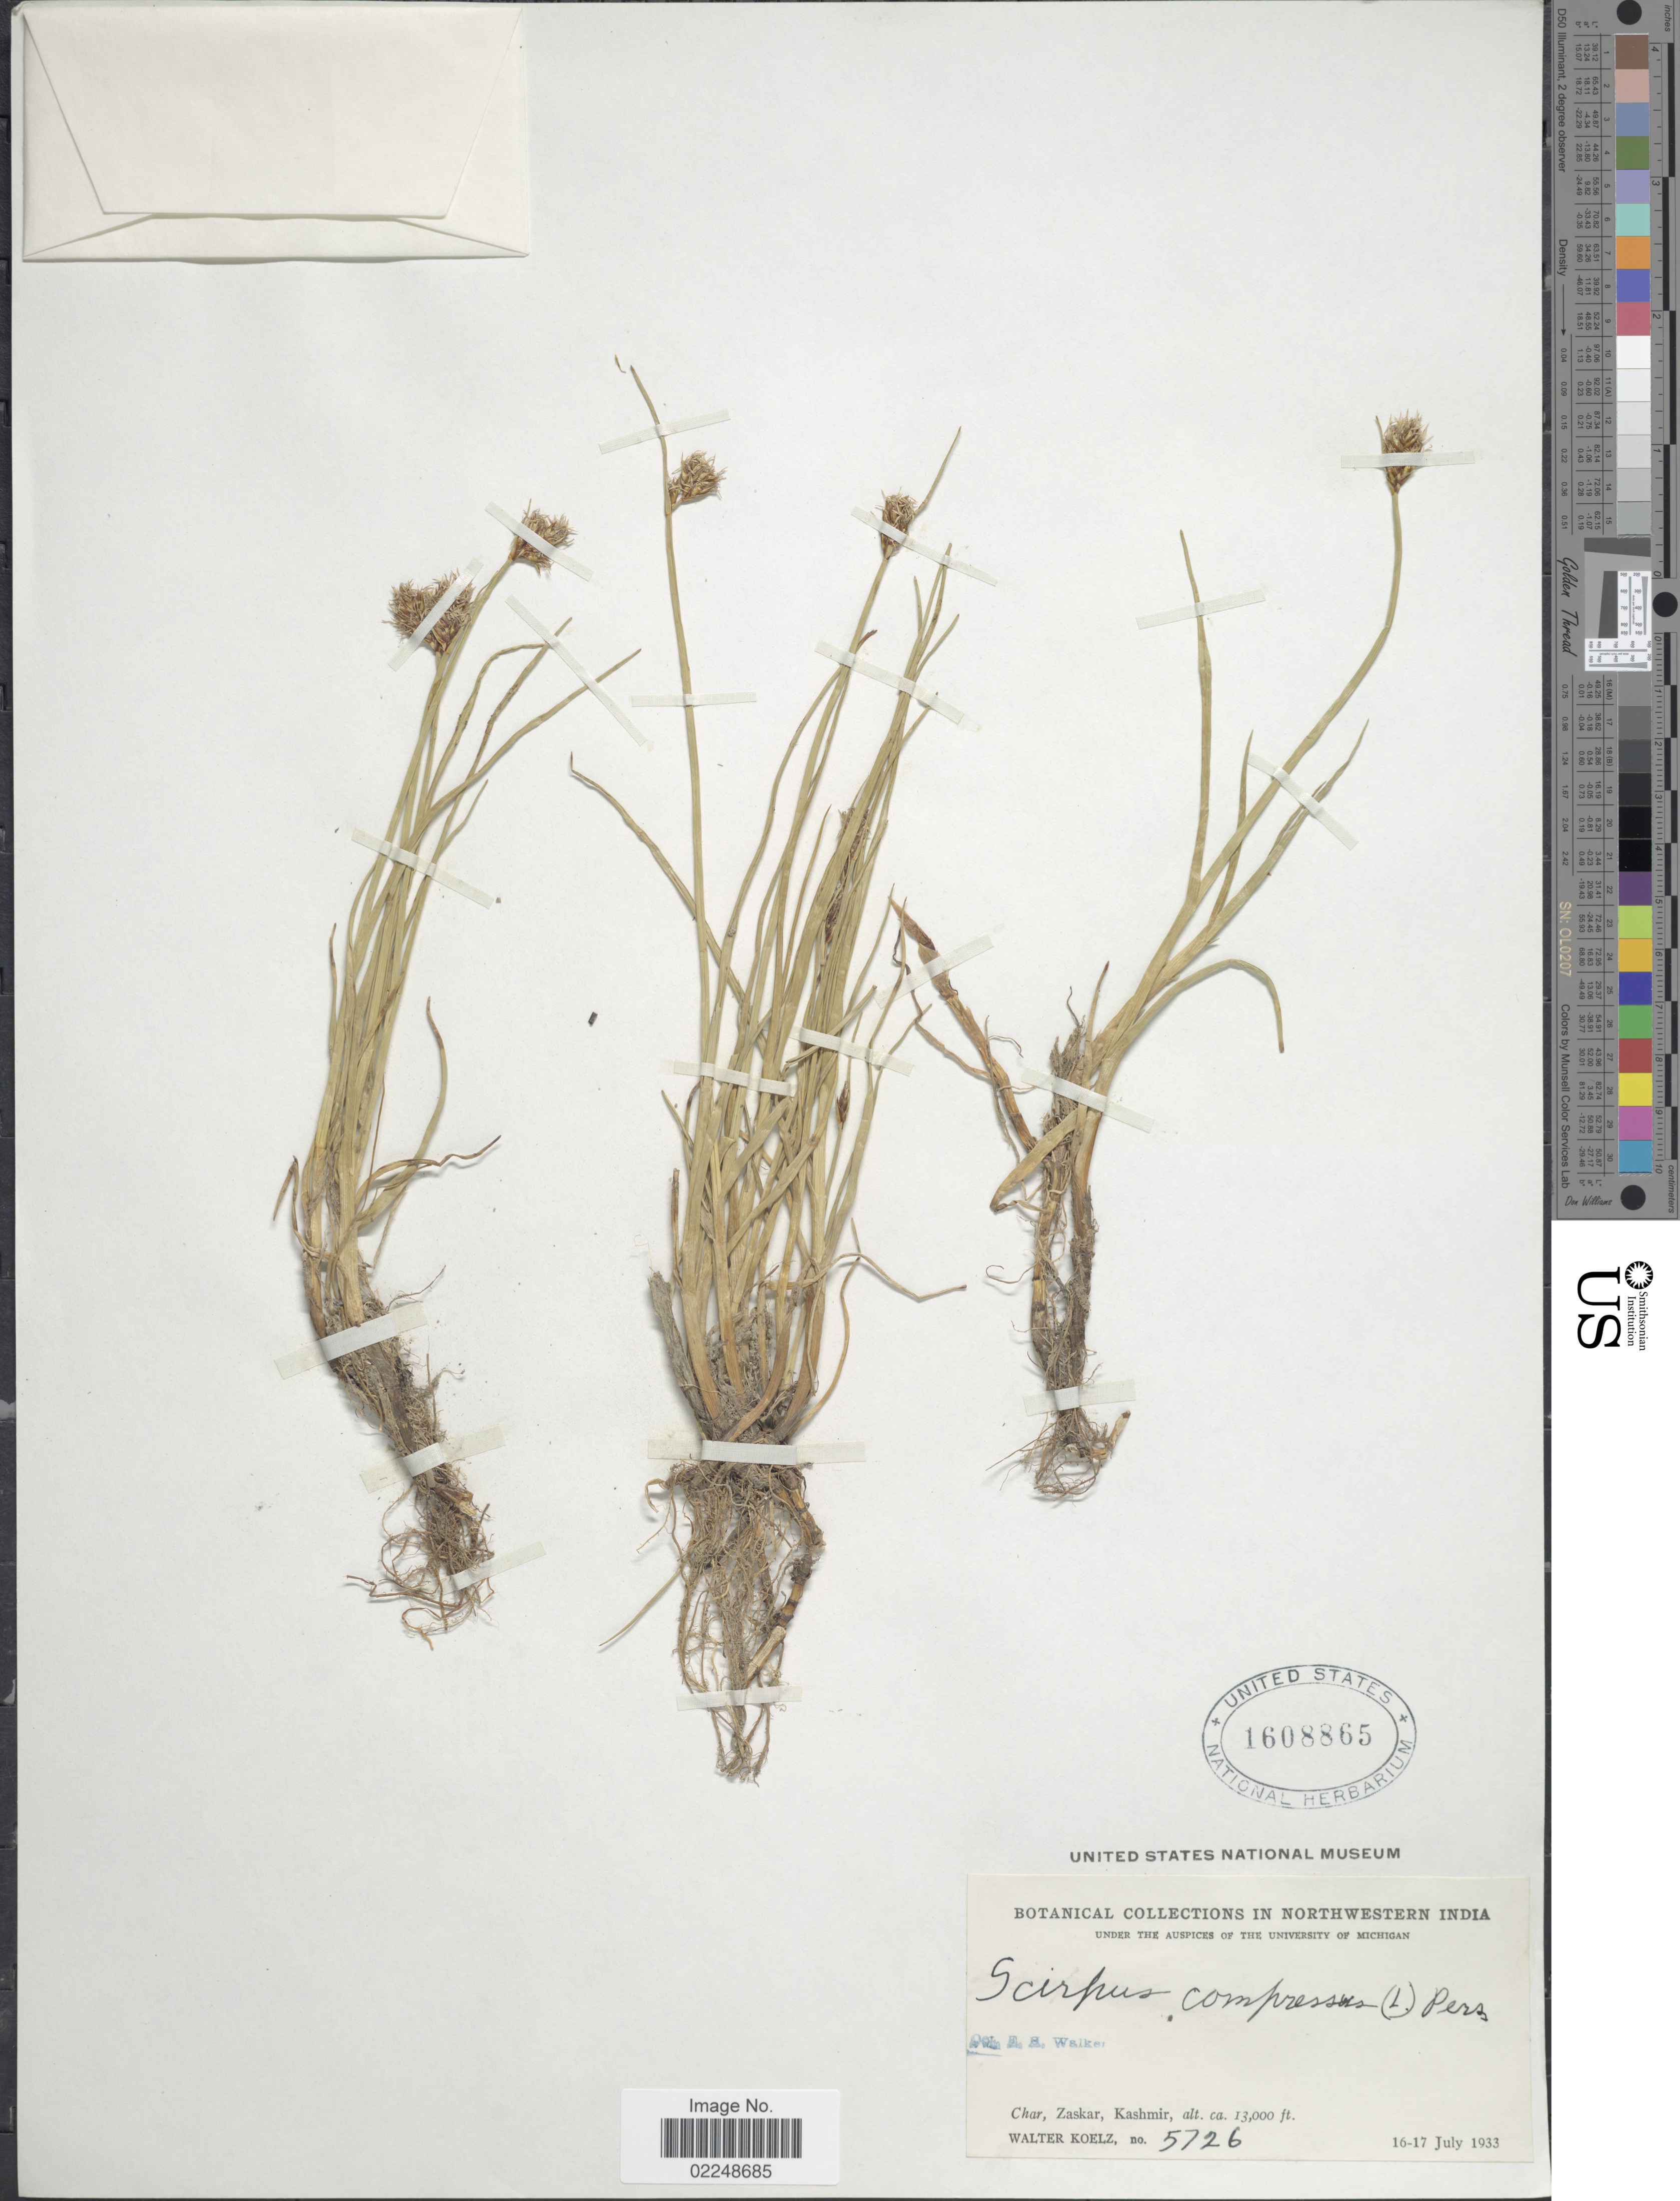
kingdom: Plantae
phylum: Tracheophyta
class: Liliopsida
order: Poales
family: Cyperaceae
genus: Blysmus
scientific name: Blysmus compressus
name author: (L.) Panzer ex Link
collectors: W. N. Koelz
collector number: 5726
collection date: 1933-07-16/1933-07-17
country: India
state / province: Jammu and Kashmir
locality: Char, Zaskar, Kashmir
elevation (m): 3962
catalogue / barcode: US 1608865